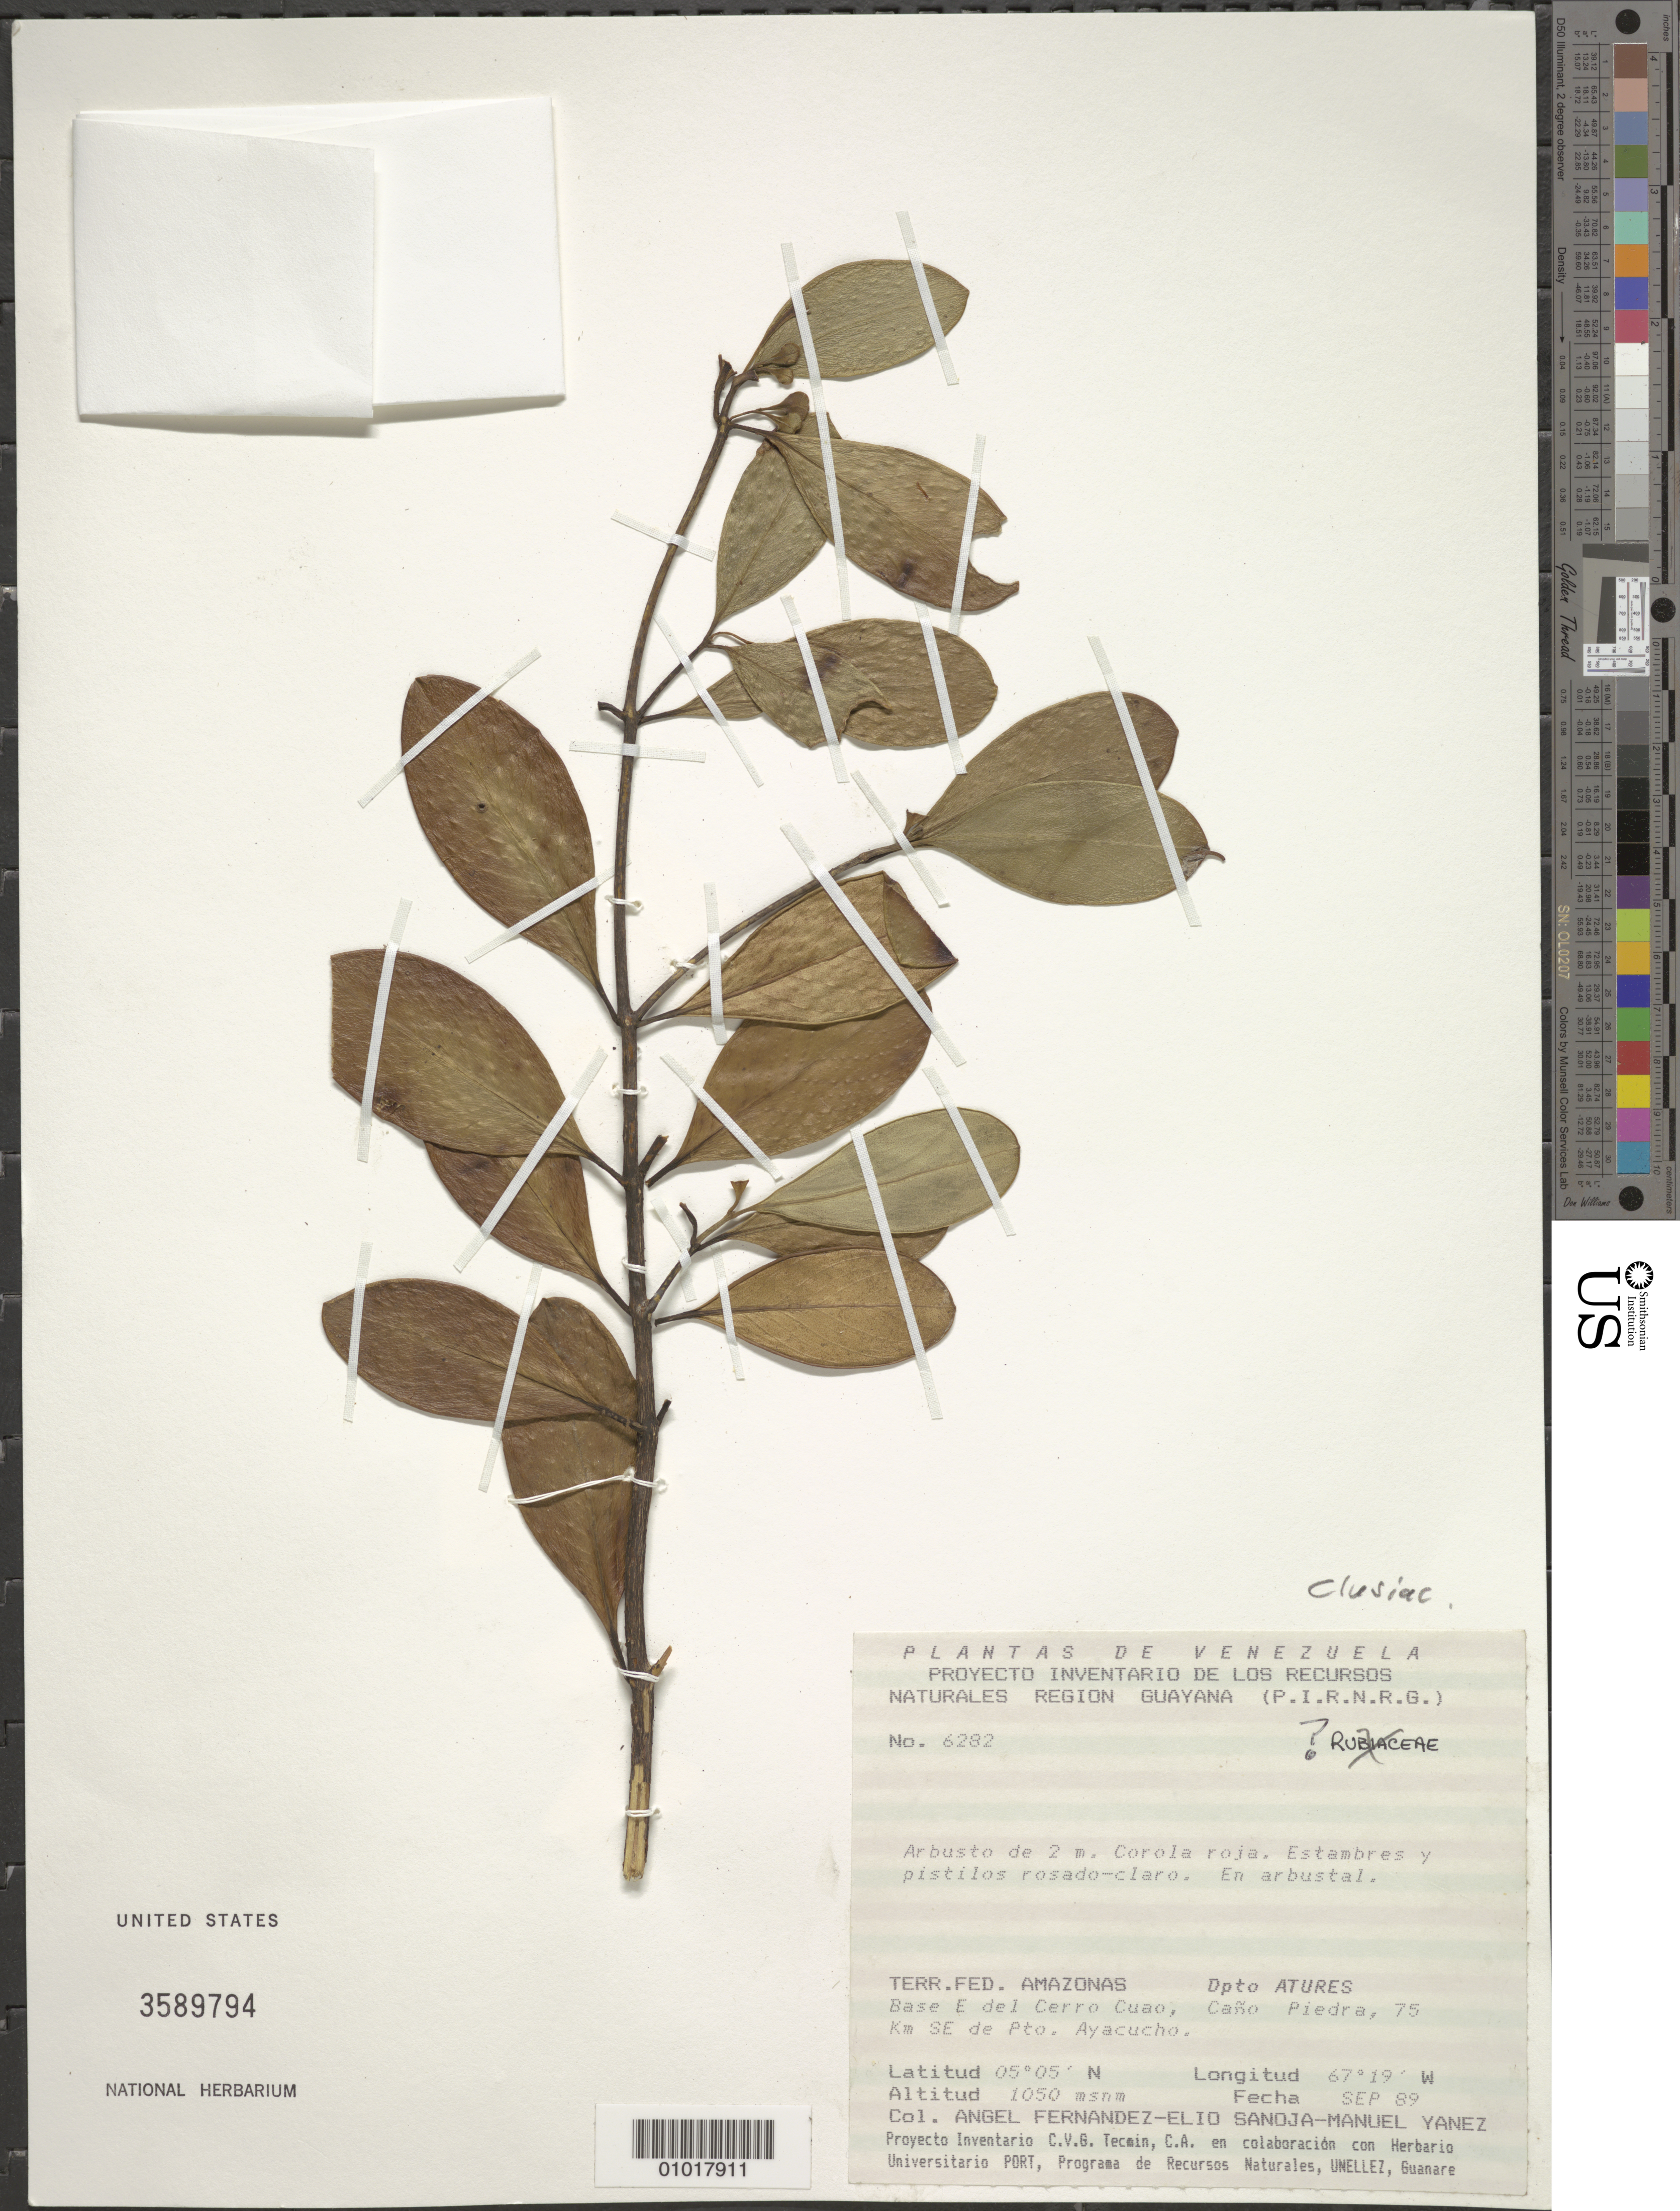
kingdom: Plantae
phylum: Tracheophyta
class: Magnoliopsida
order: Malpighiales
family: Clusiaceae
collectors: A. Fernandez-Elio & S. Yanez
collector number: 6282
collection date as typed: Sep-89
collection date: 1989-09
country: Venezuela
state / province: Amazonas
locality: Dpto: Atures. Base E del Cerro Cuao, Cano Piedra, 75 km SE de Pto. Ayacucho.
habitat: En arbustal.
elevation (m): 1050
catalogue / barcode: US 3589794